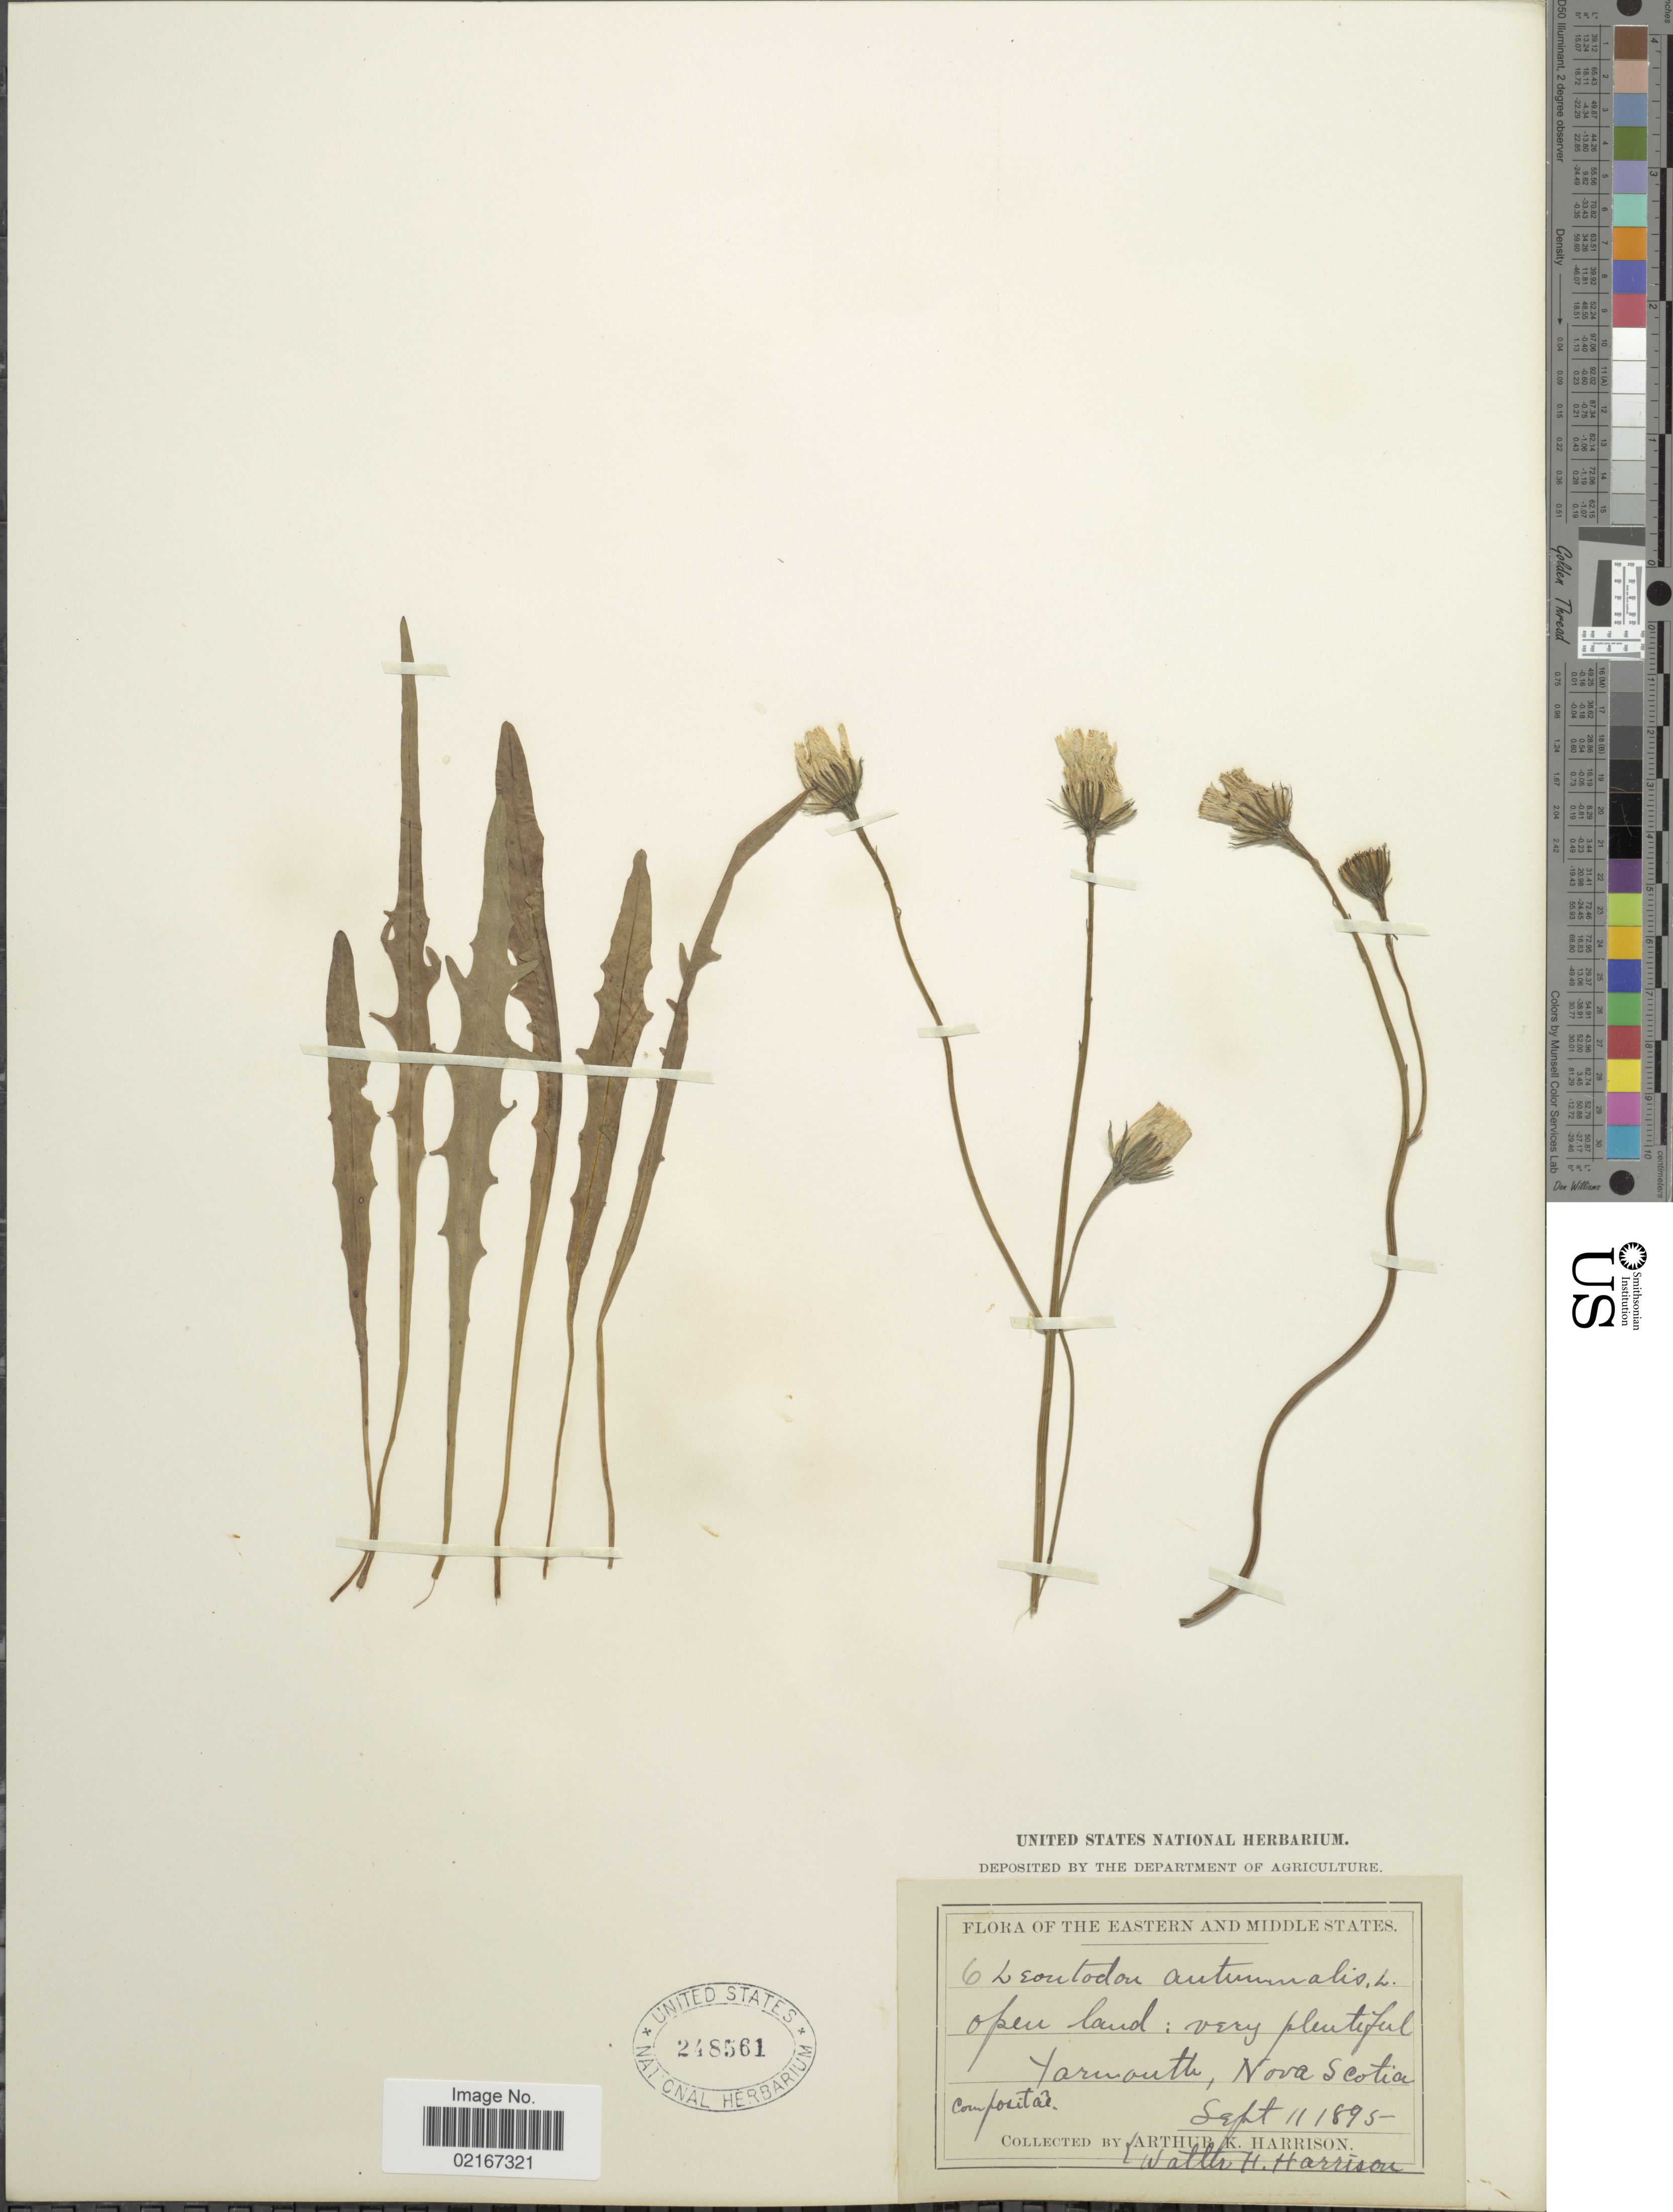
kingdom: Plantae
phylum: Tracheophyta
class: Magnoliopsida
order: Asterales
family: Asteraceae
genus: Scorzoneroides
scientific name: Scorzoneroides autumnalis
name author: (L.) Moench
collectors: A. K. Harrison & W. H. Harrison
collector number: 6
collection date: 1895-09-11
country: Canada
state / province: Nova Scotia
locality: Yarmouth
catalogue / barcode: US 248561